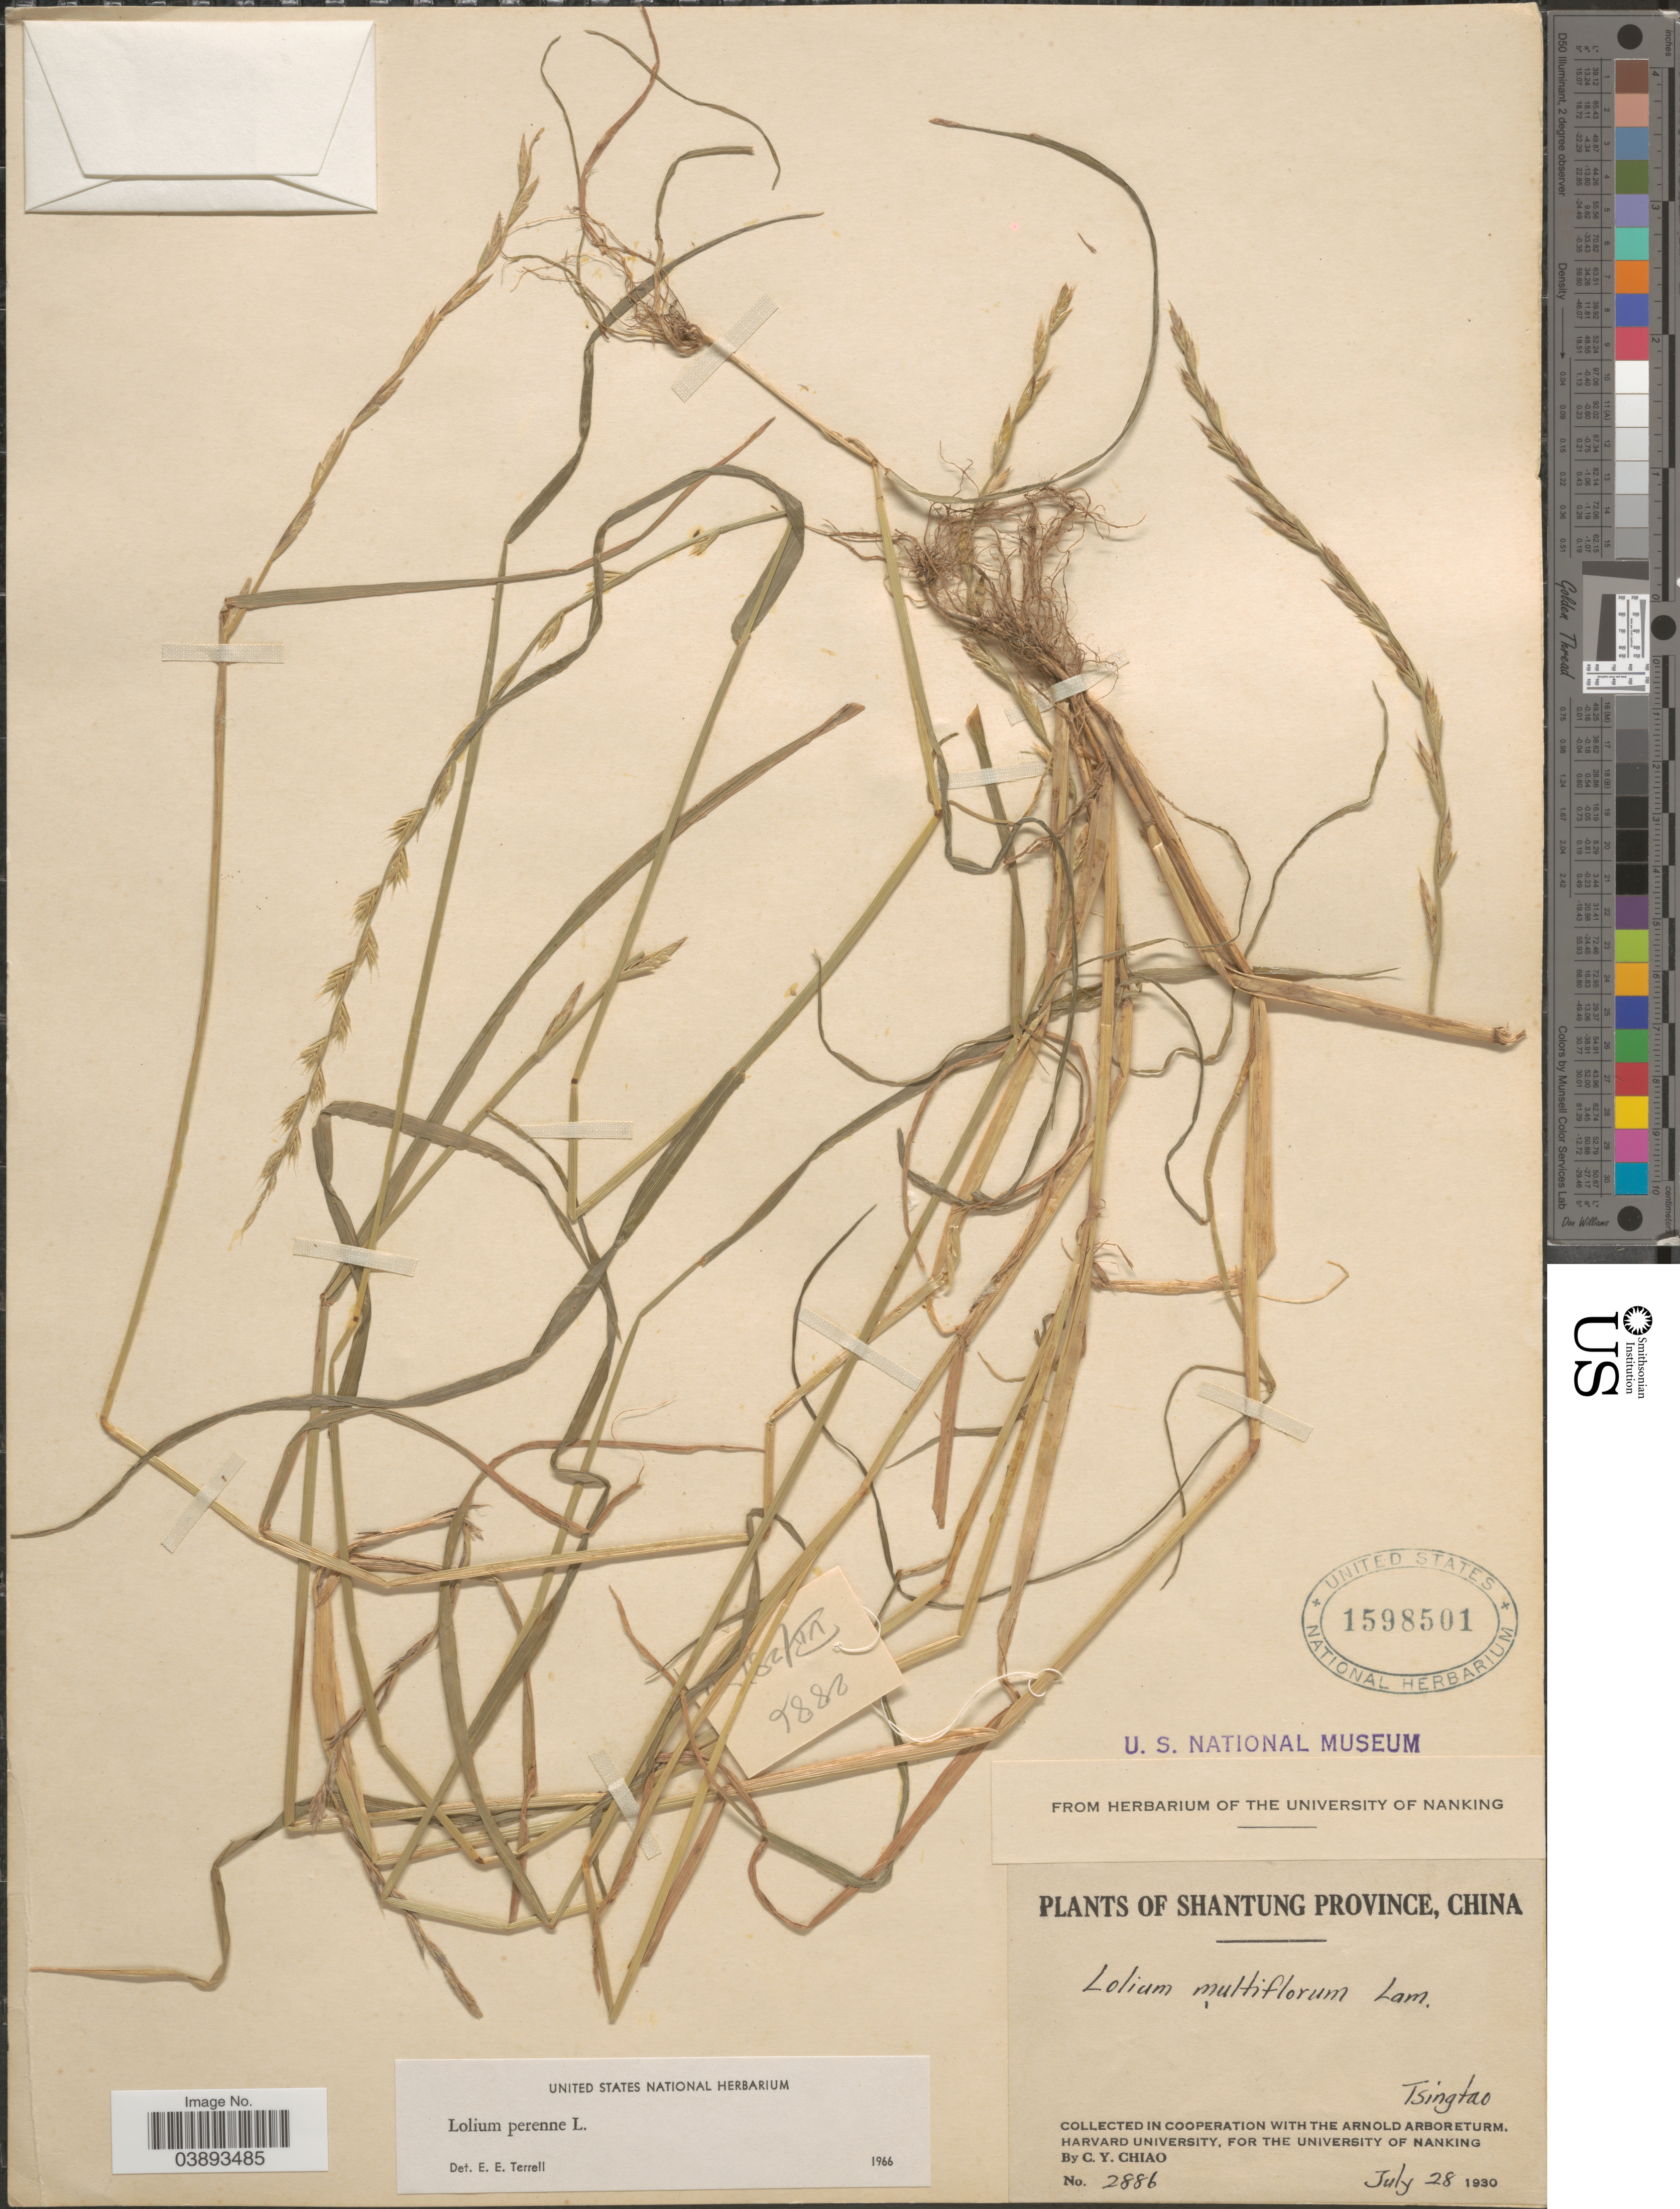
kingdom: Plantae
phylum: Tracheophyta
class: Liliopsida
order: Poales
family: Poaceae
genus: Lolium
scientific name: Lolium perenne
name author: L.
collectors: C. Y. Chiao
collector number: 2886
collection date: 1930-07-28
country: China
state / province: Shandong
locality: Shantung Province. Tsingtao.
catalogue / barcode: US 1598501